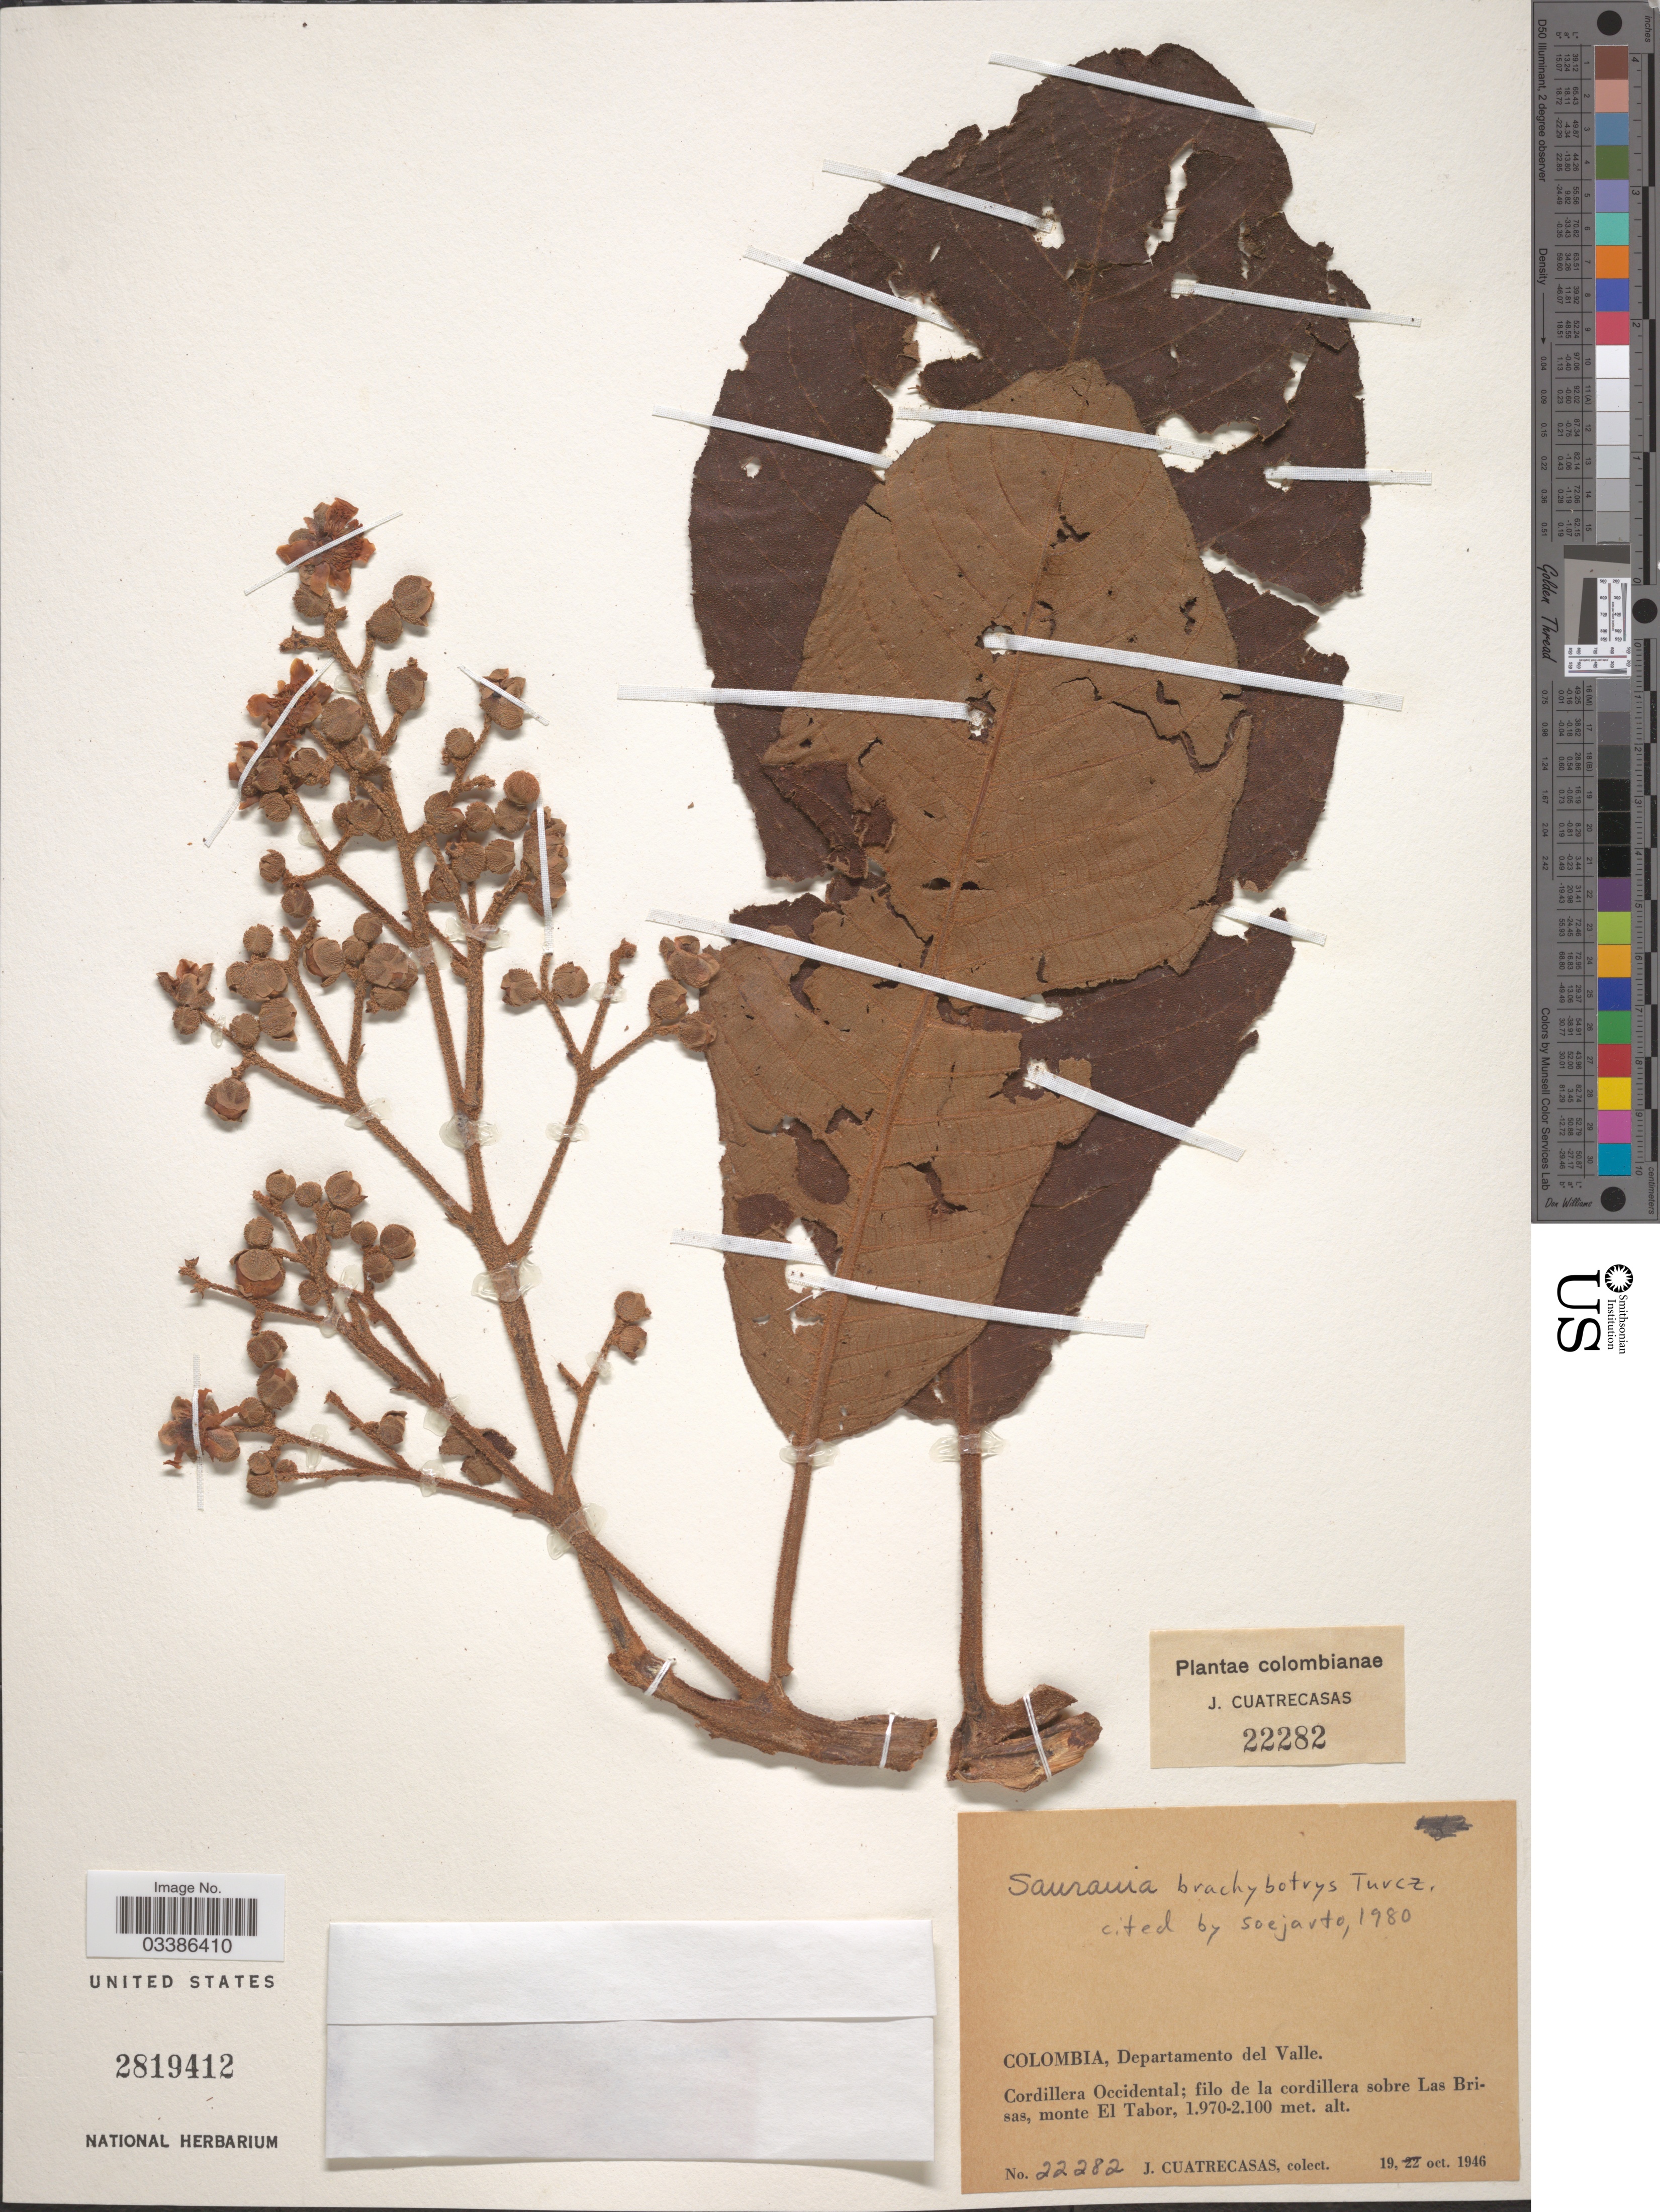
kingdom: Plantae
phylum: Tracheophyta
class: Magnoliopsida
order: Ericales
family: Actinidiaceae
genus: Saurauia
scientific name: Saurauia brachybotrys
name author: Turcz.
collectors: J. Cuatrecasas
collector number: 22282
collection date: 1946-10-19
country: Colombia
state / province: Valle del Cauca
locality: Departamento del Valle. Cordillera Occidental; filo de la cordillera sobre Las Brisas, monte El Tabor.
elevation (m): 1970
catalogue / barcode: US 2819412